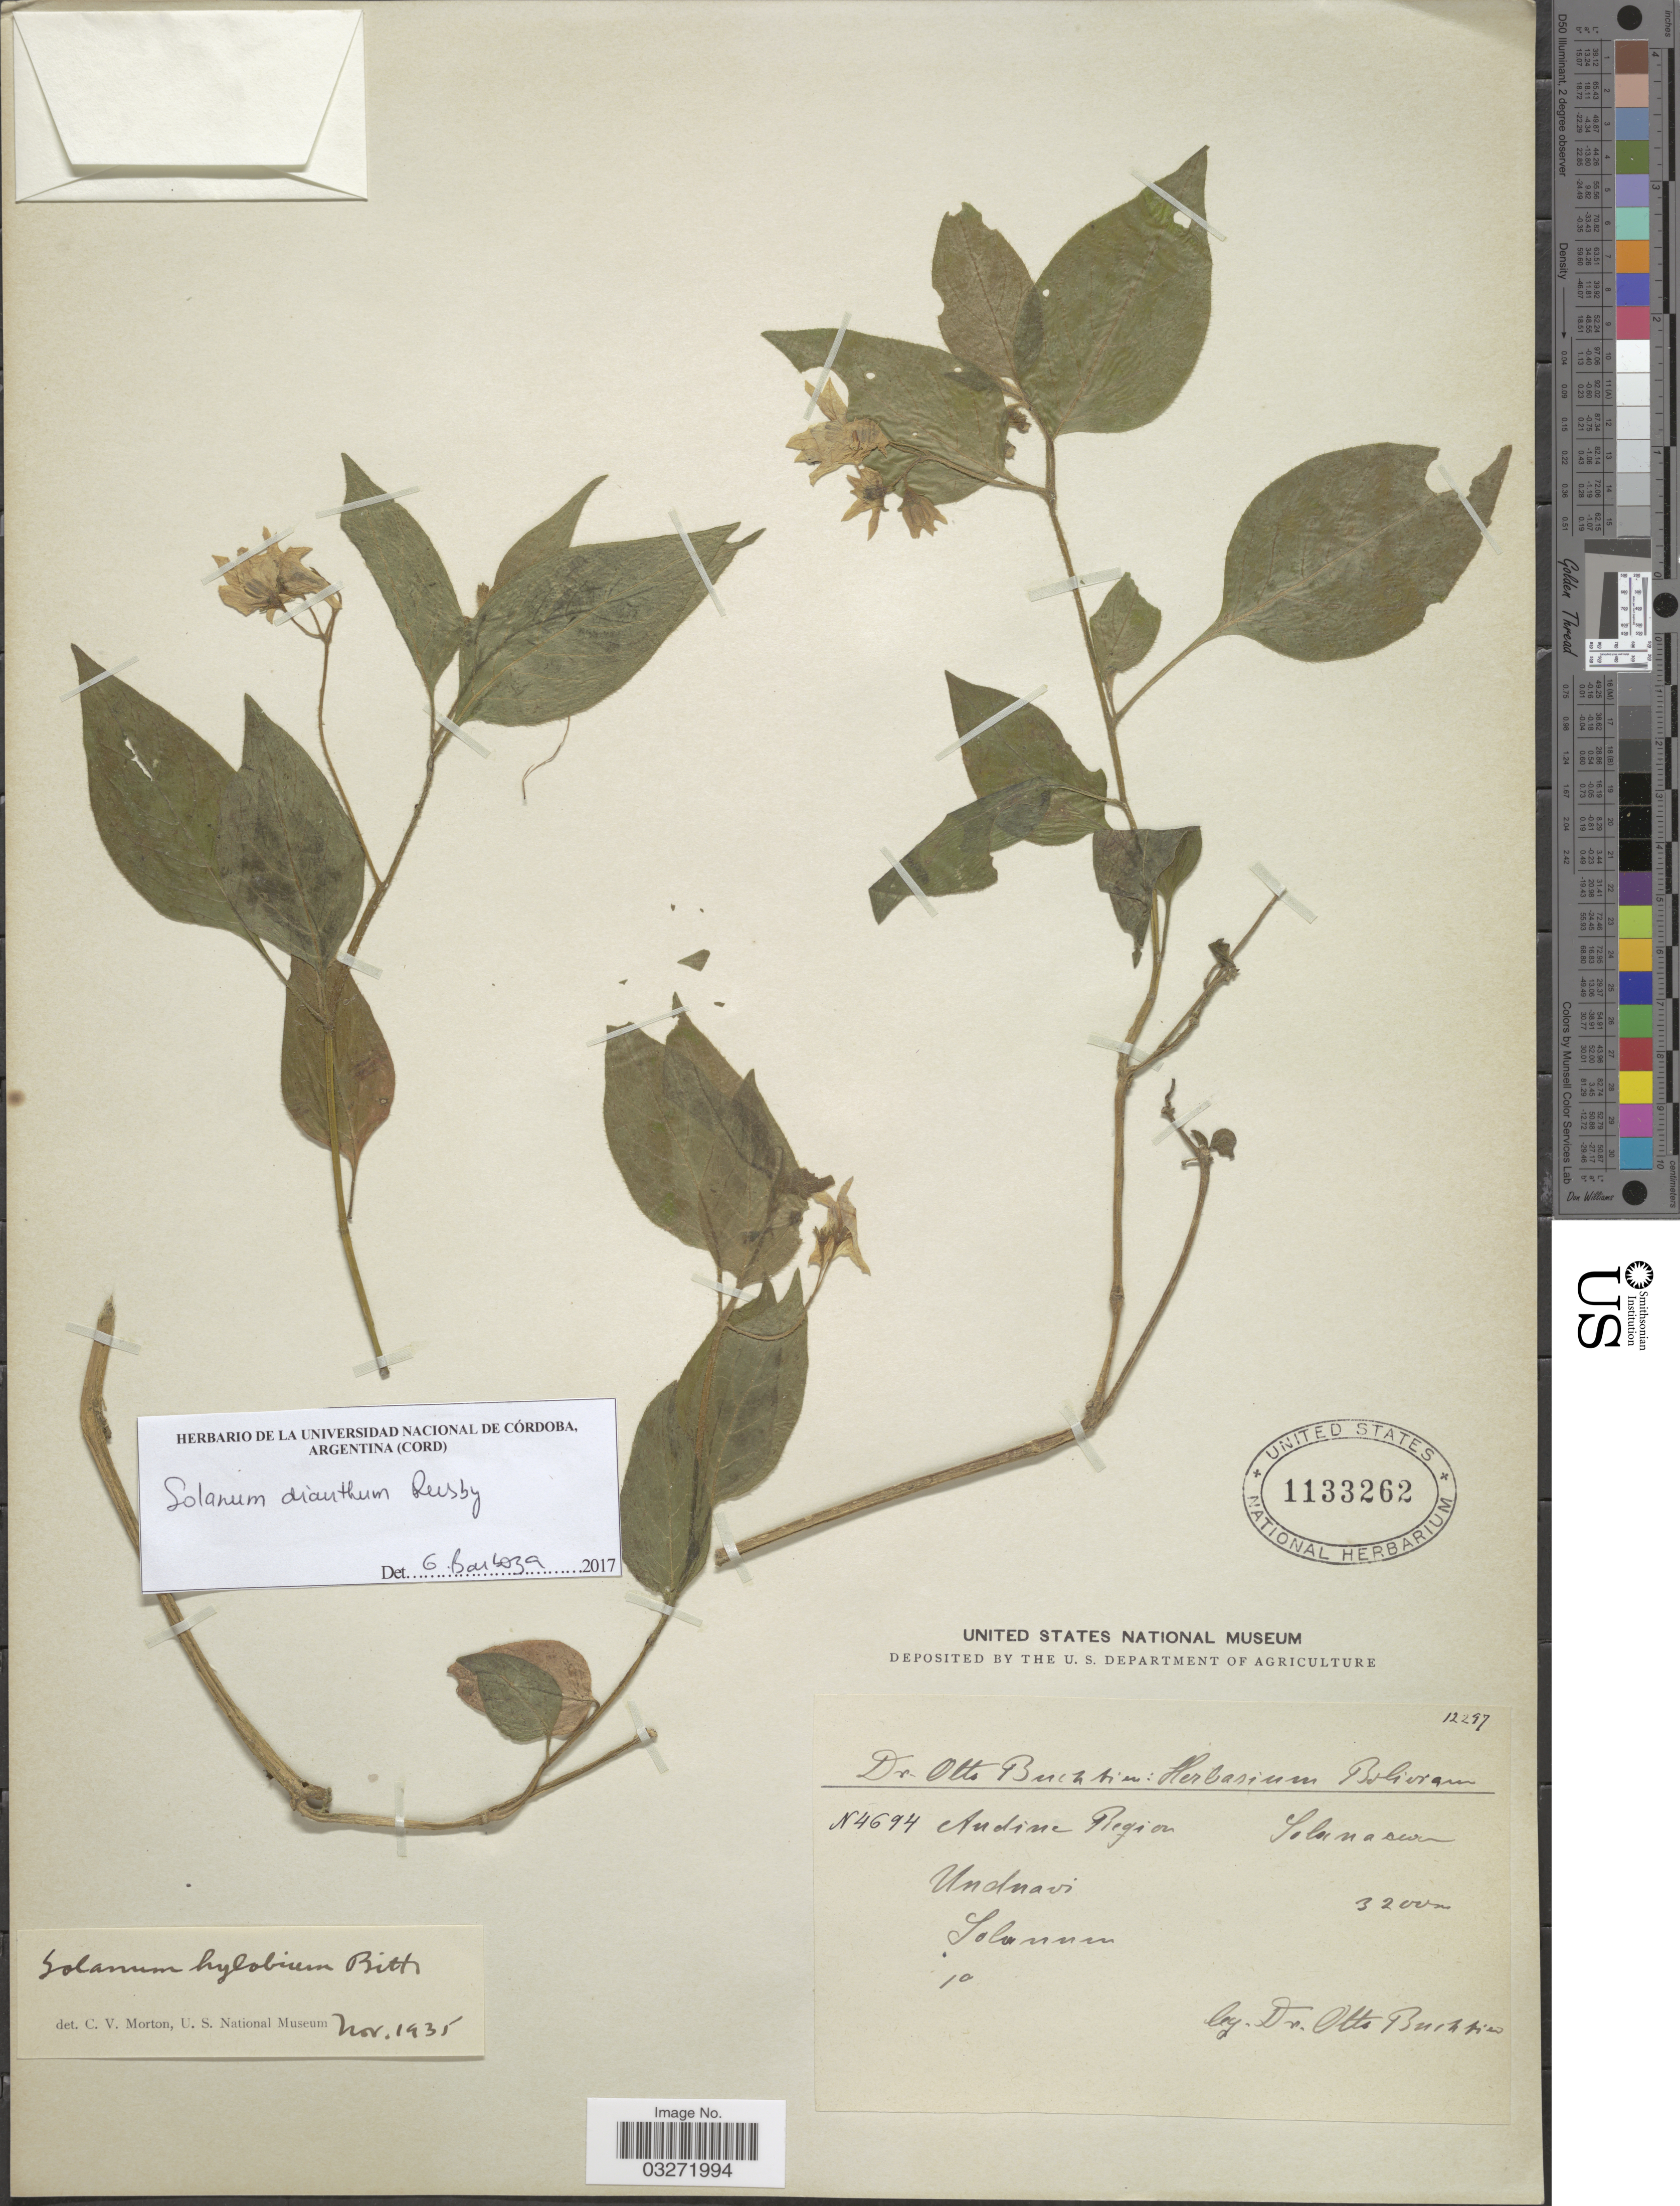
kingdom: Plantae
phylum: Tracheophyta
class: Magnoliopsida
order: Solanales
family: Solanaceae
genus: Solanum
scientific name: Solanum dianthum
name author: Rusby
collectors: O. Buchtien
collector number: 4694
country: Bolivia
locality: Andine Region. Unduavi. Solanum.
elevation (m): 3200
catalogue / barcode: US 1133262